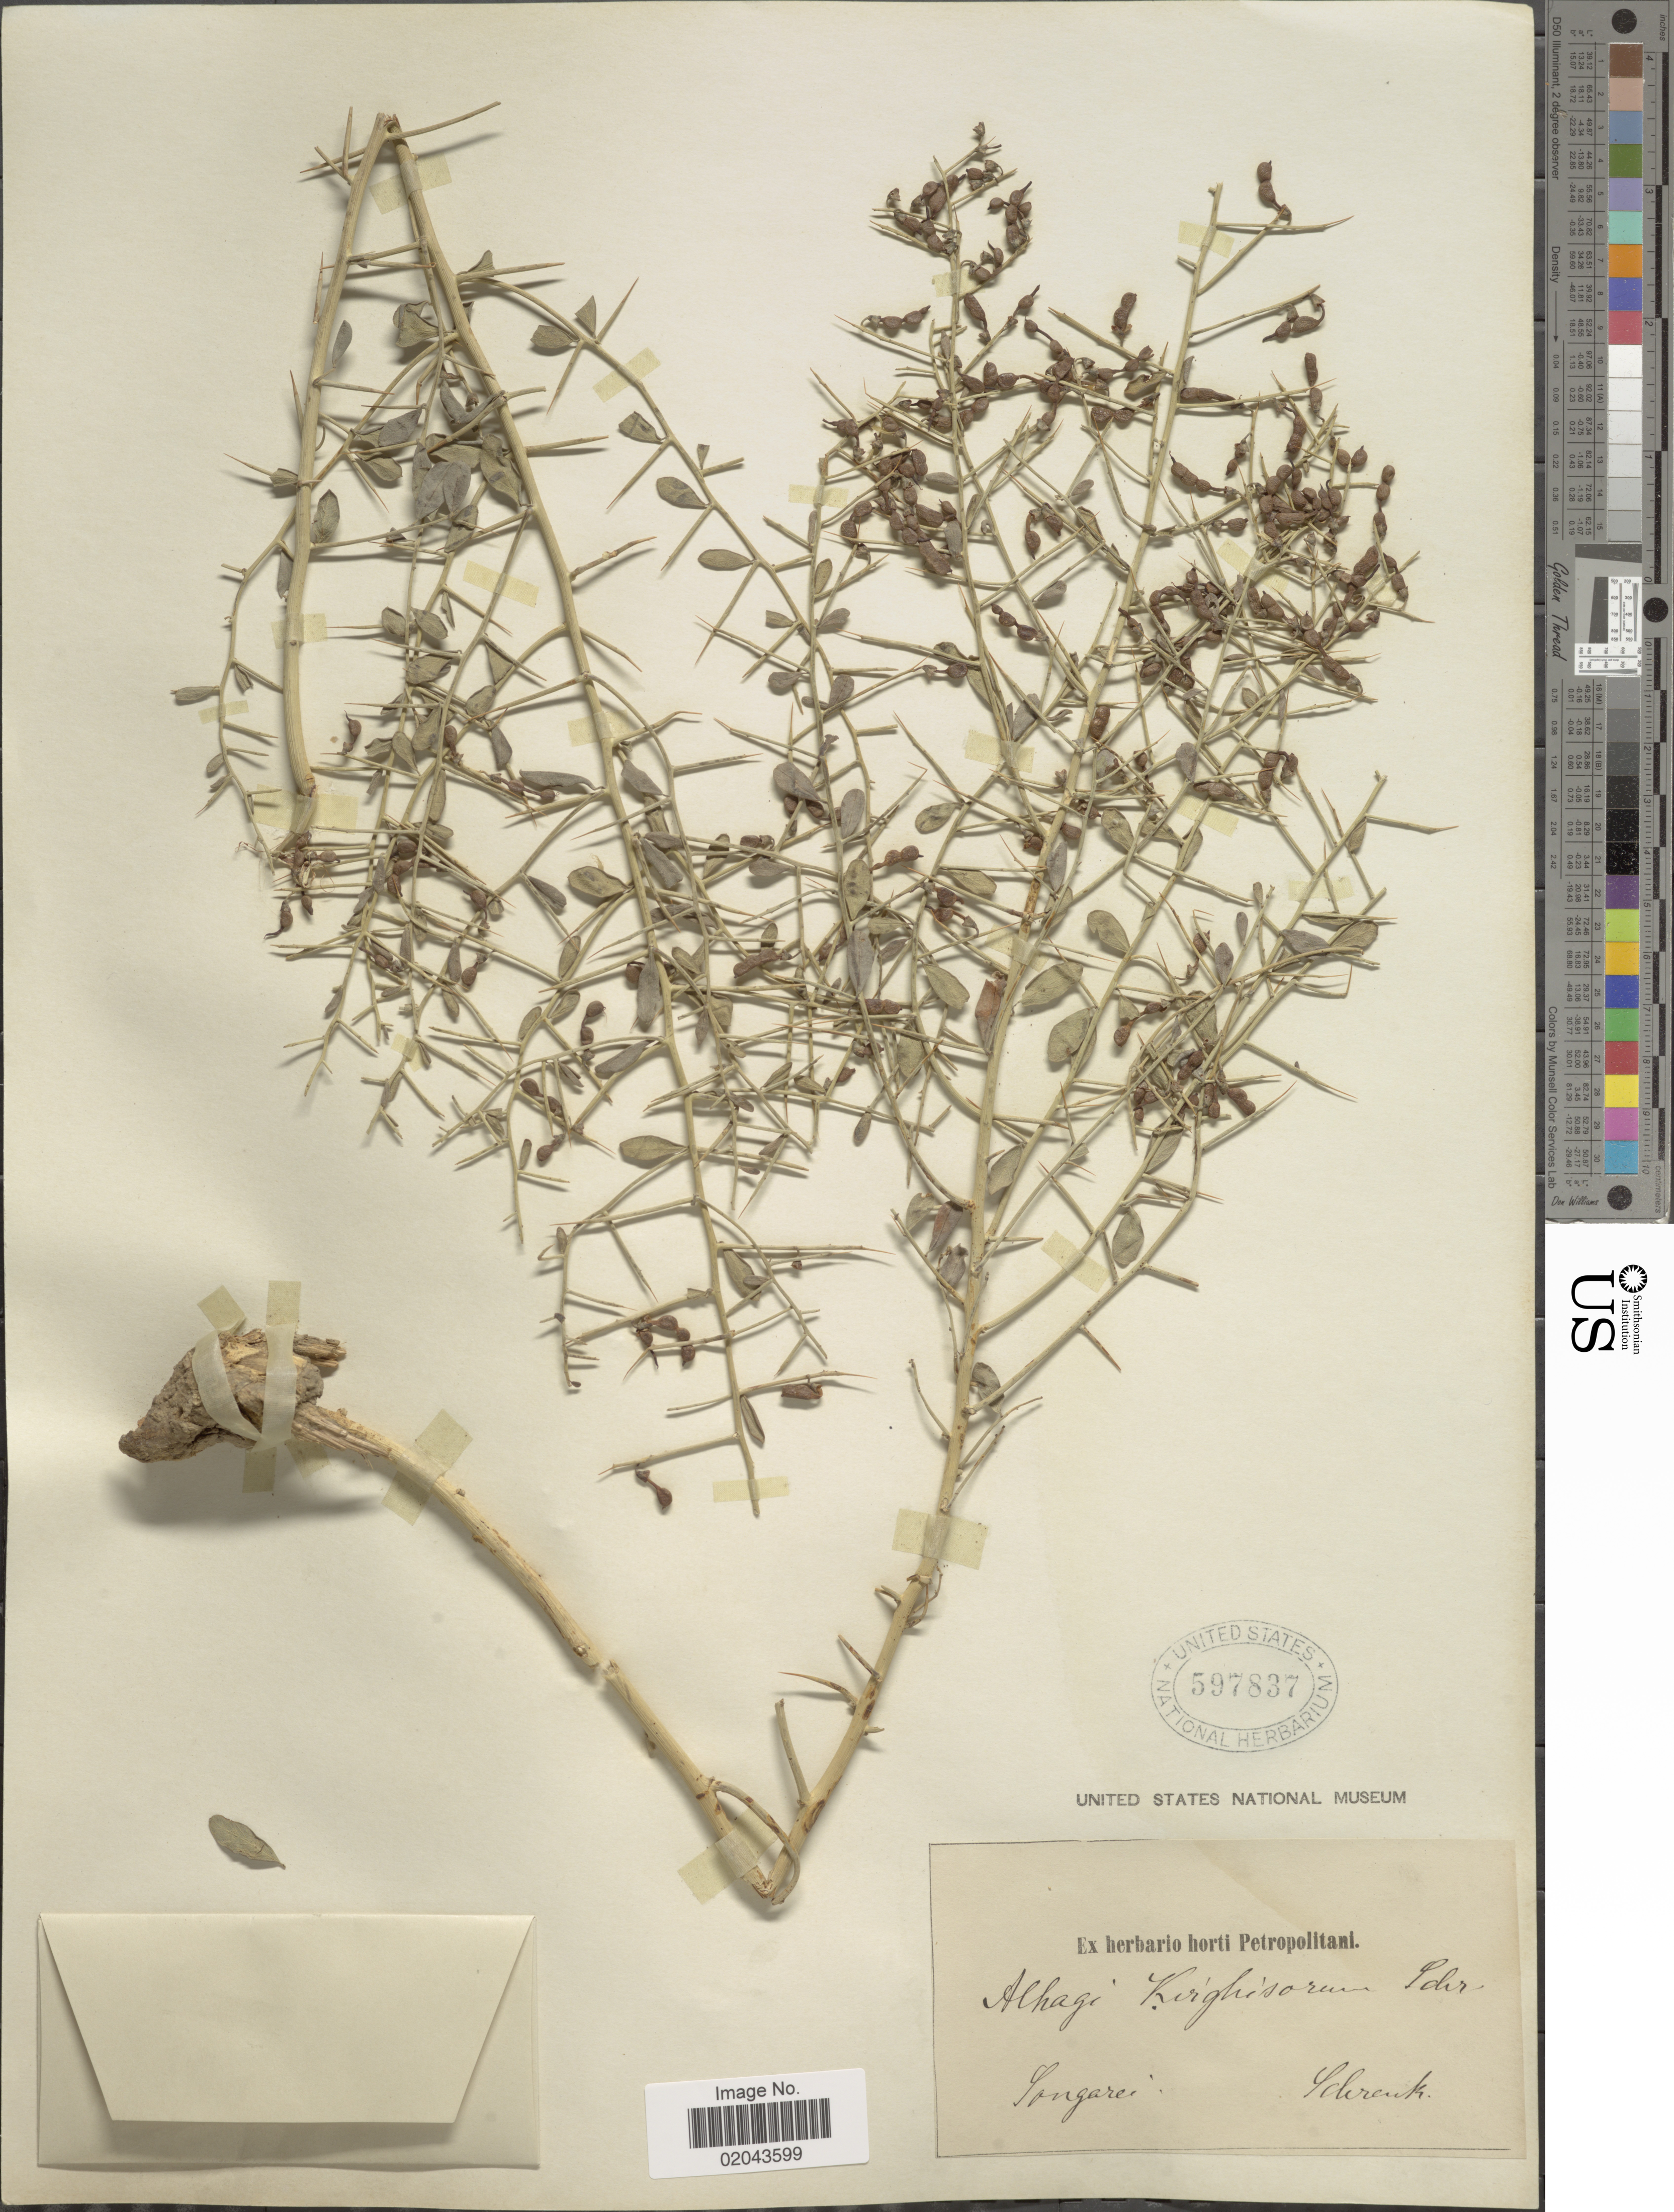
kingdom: Plantae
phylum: Tracheophyta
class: Magnoliopsida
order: Fabales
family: Fabaceae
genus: Alhagi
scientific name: Alhagi kirghisorum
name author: Schrenk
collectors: A.G. Schrenk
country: Kazakhstan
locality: Songarei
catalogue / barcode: US 597837